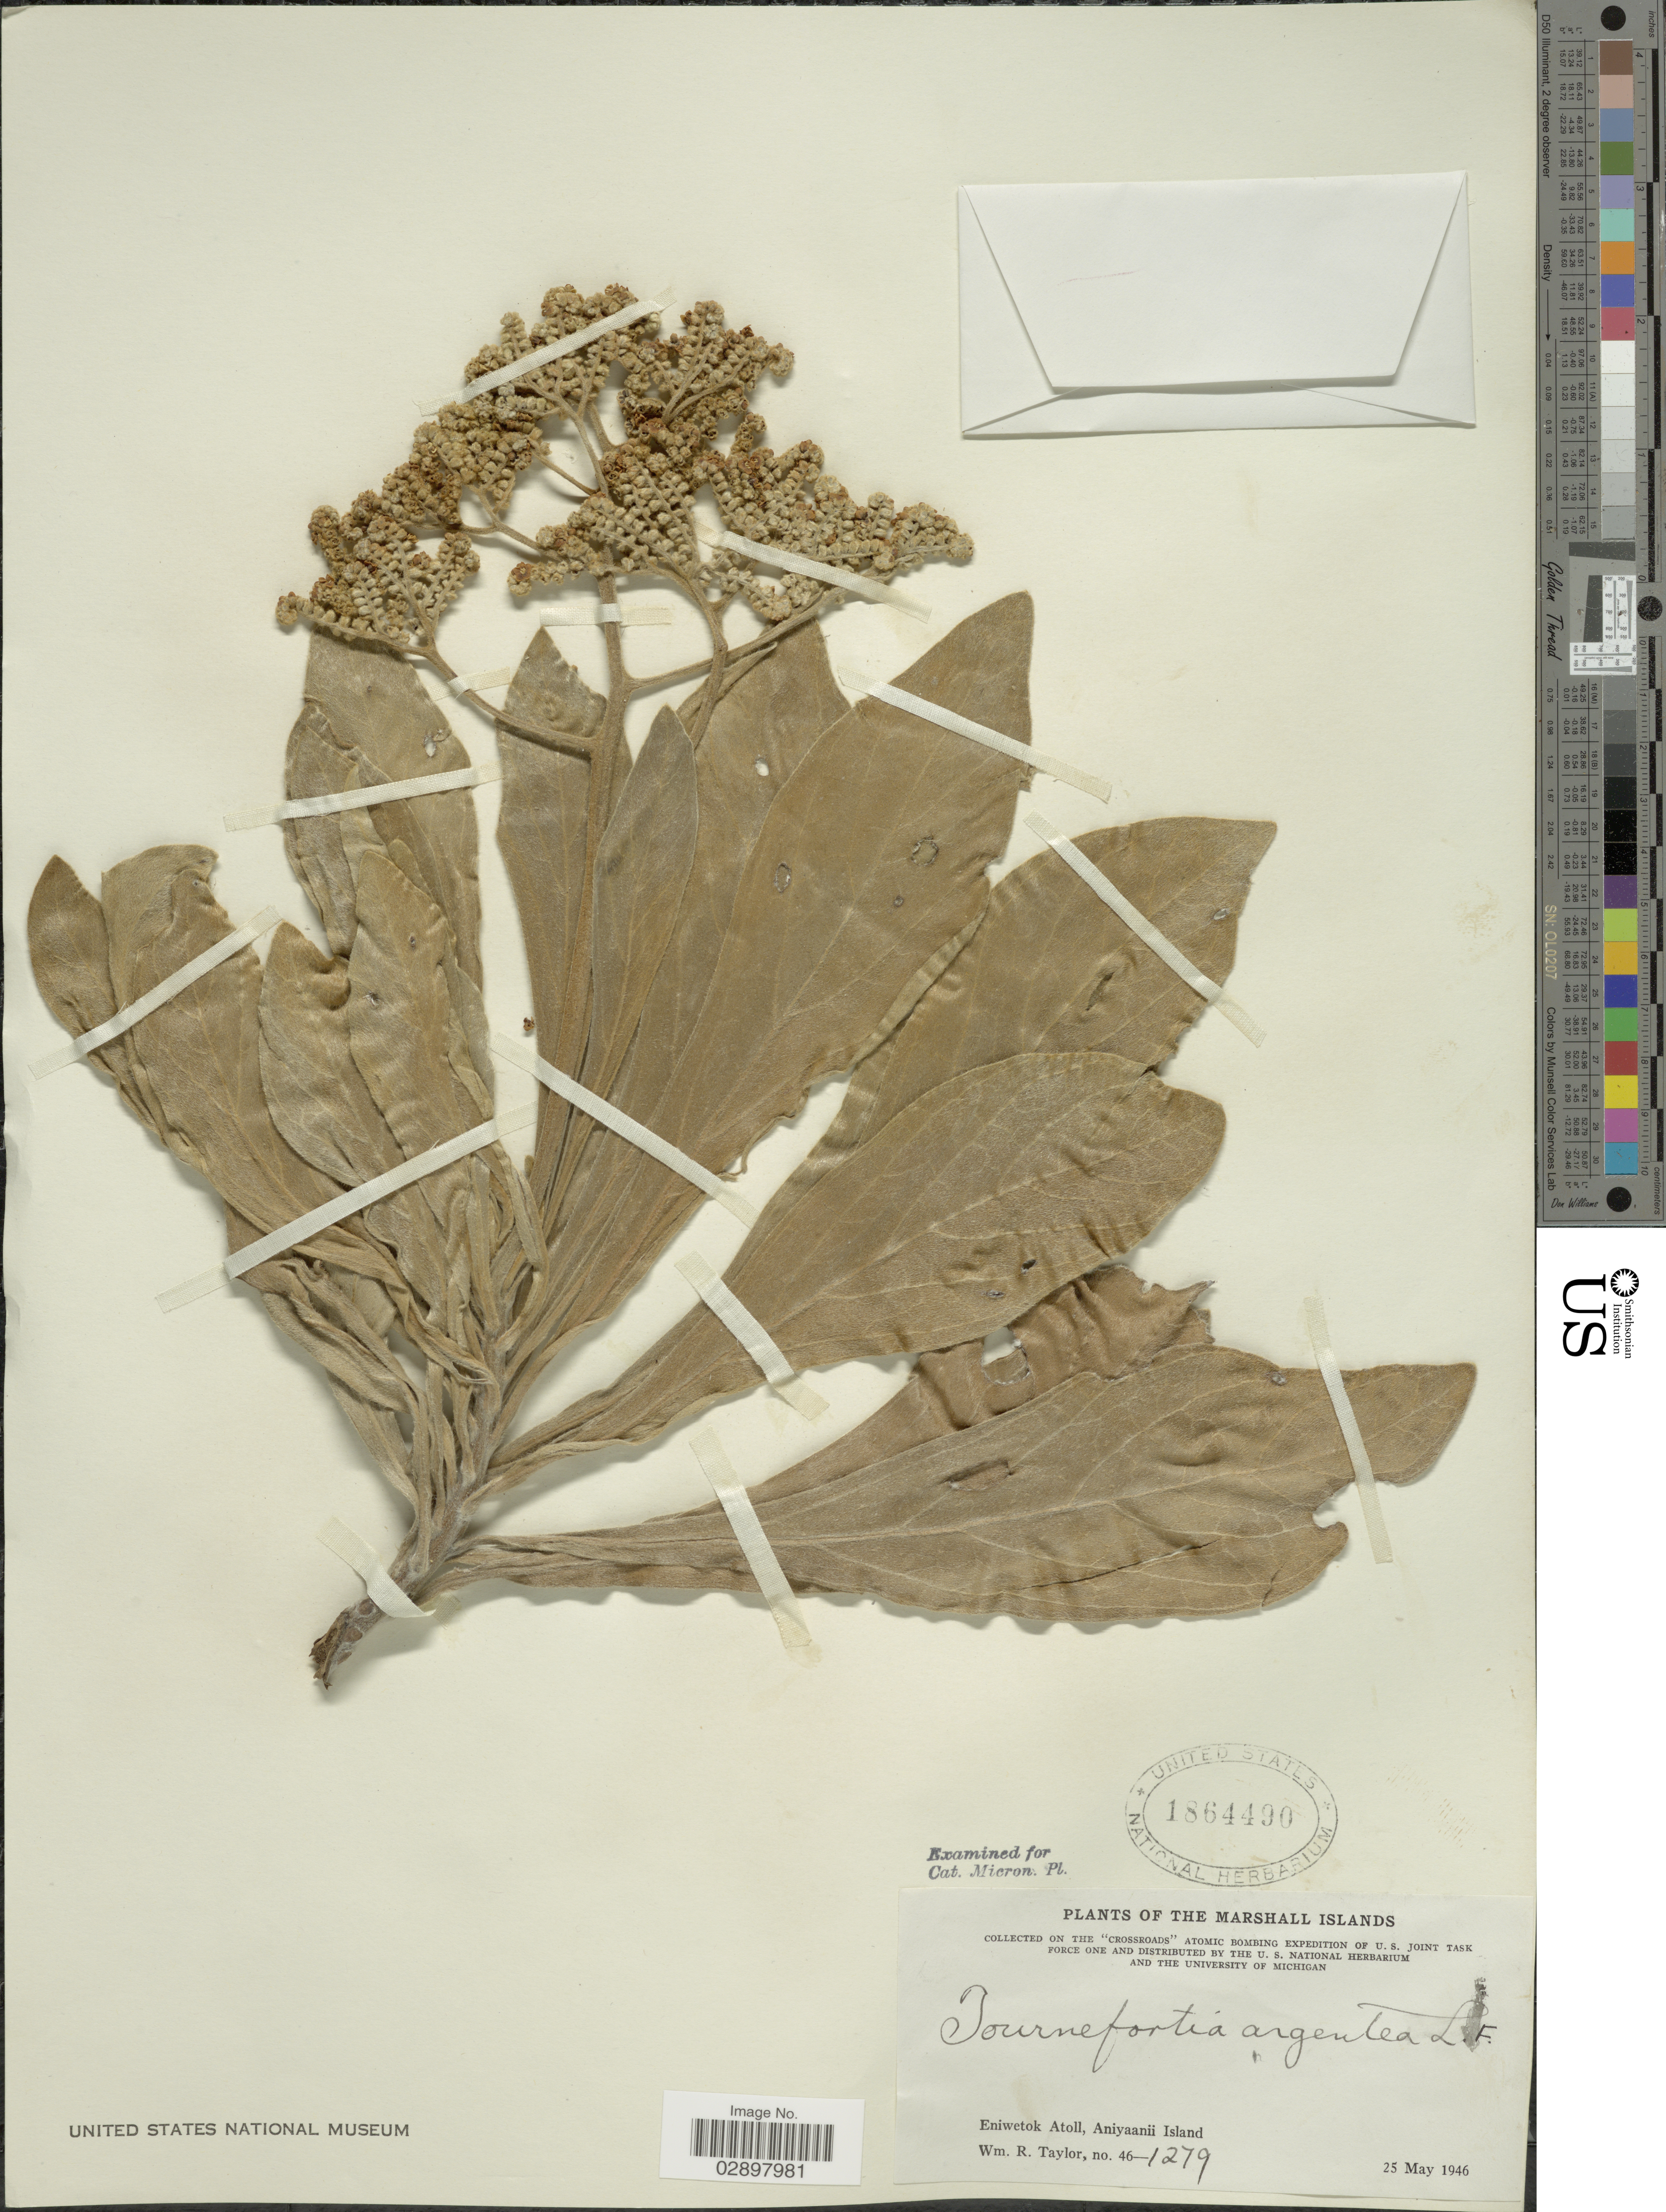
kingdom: Plantae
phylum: Tracheophyta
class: Magnoliopsida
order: Boraginales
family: Heliotropiaceae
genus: Heliotropium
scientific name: Heliotropium arboreum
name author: (Blanco) Mabberley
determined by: Wagner, W. L., (BOT), Smithsonian Institution - National Museum of Natural History (UNITED STATES)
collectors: W. R. Taylor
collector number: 46-1279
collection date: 1946-05-25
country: Marshall Islands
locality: Eniwetok Atoll, Aniyaanii Island.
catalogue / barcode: US 1864490